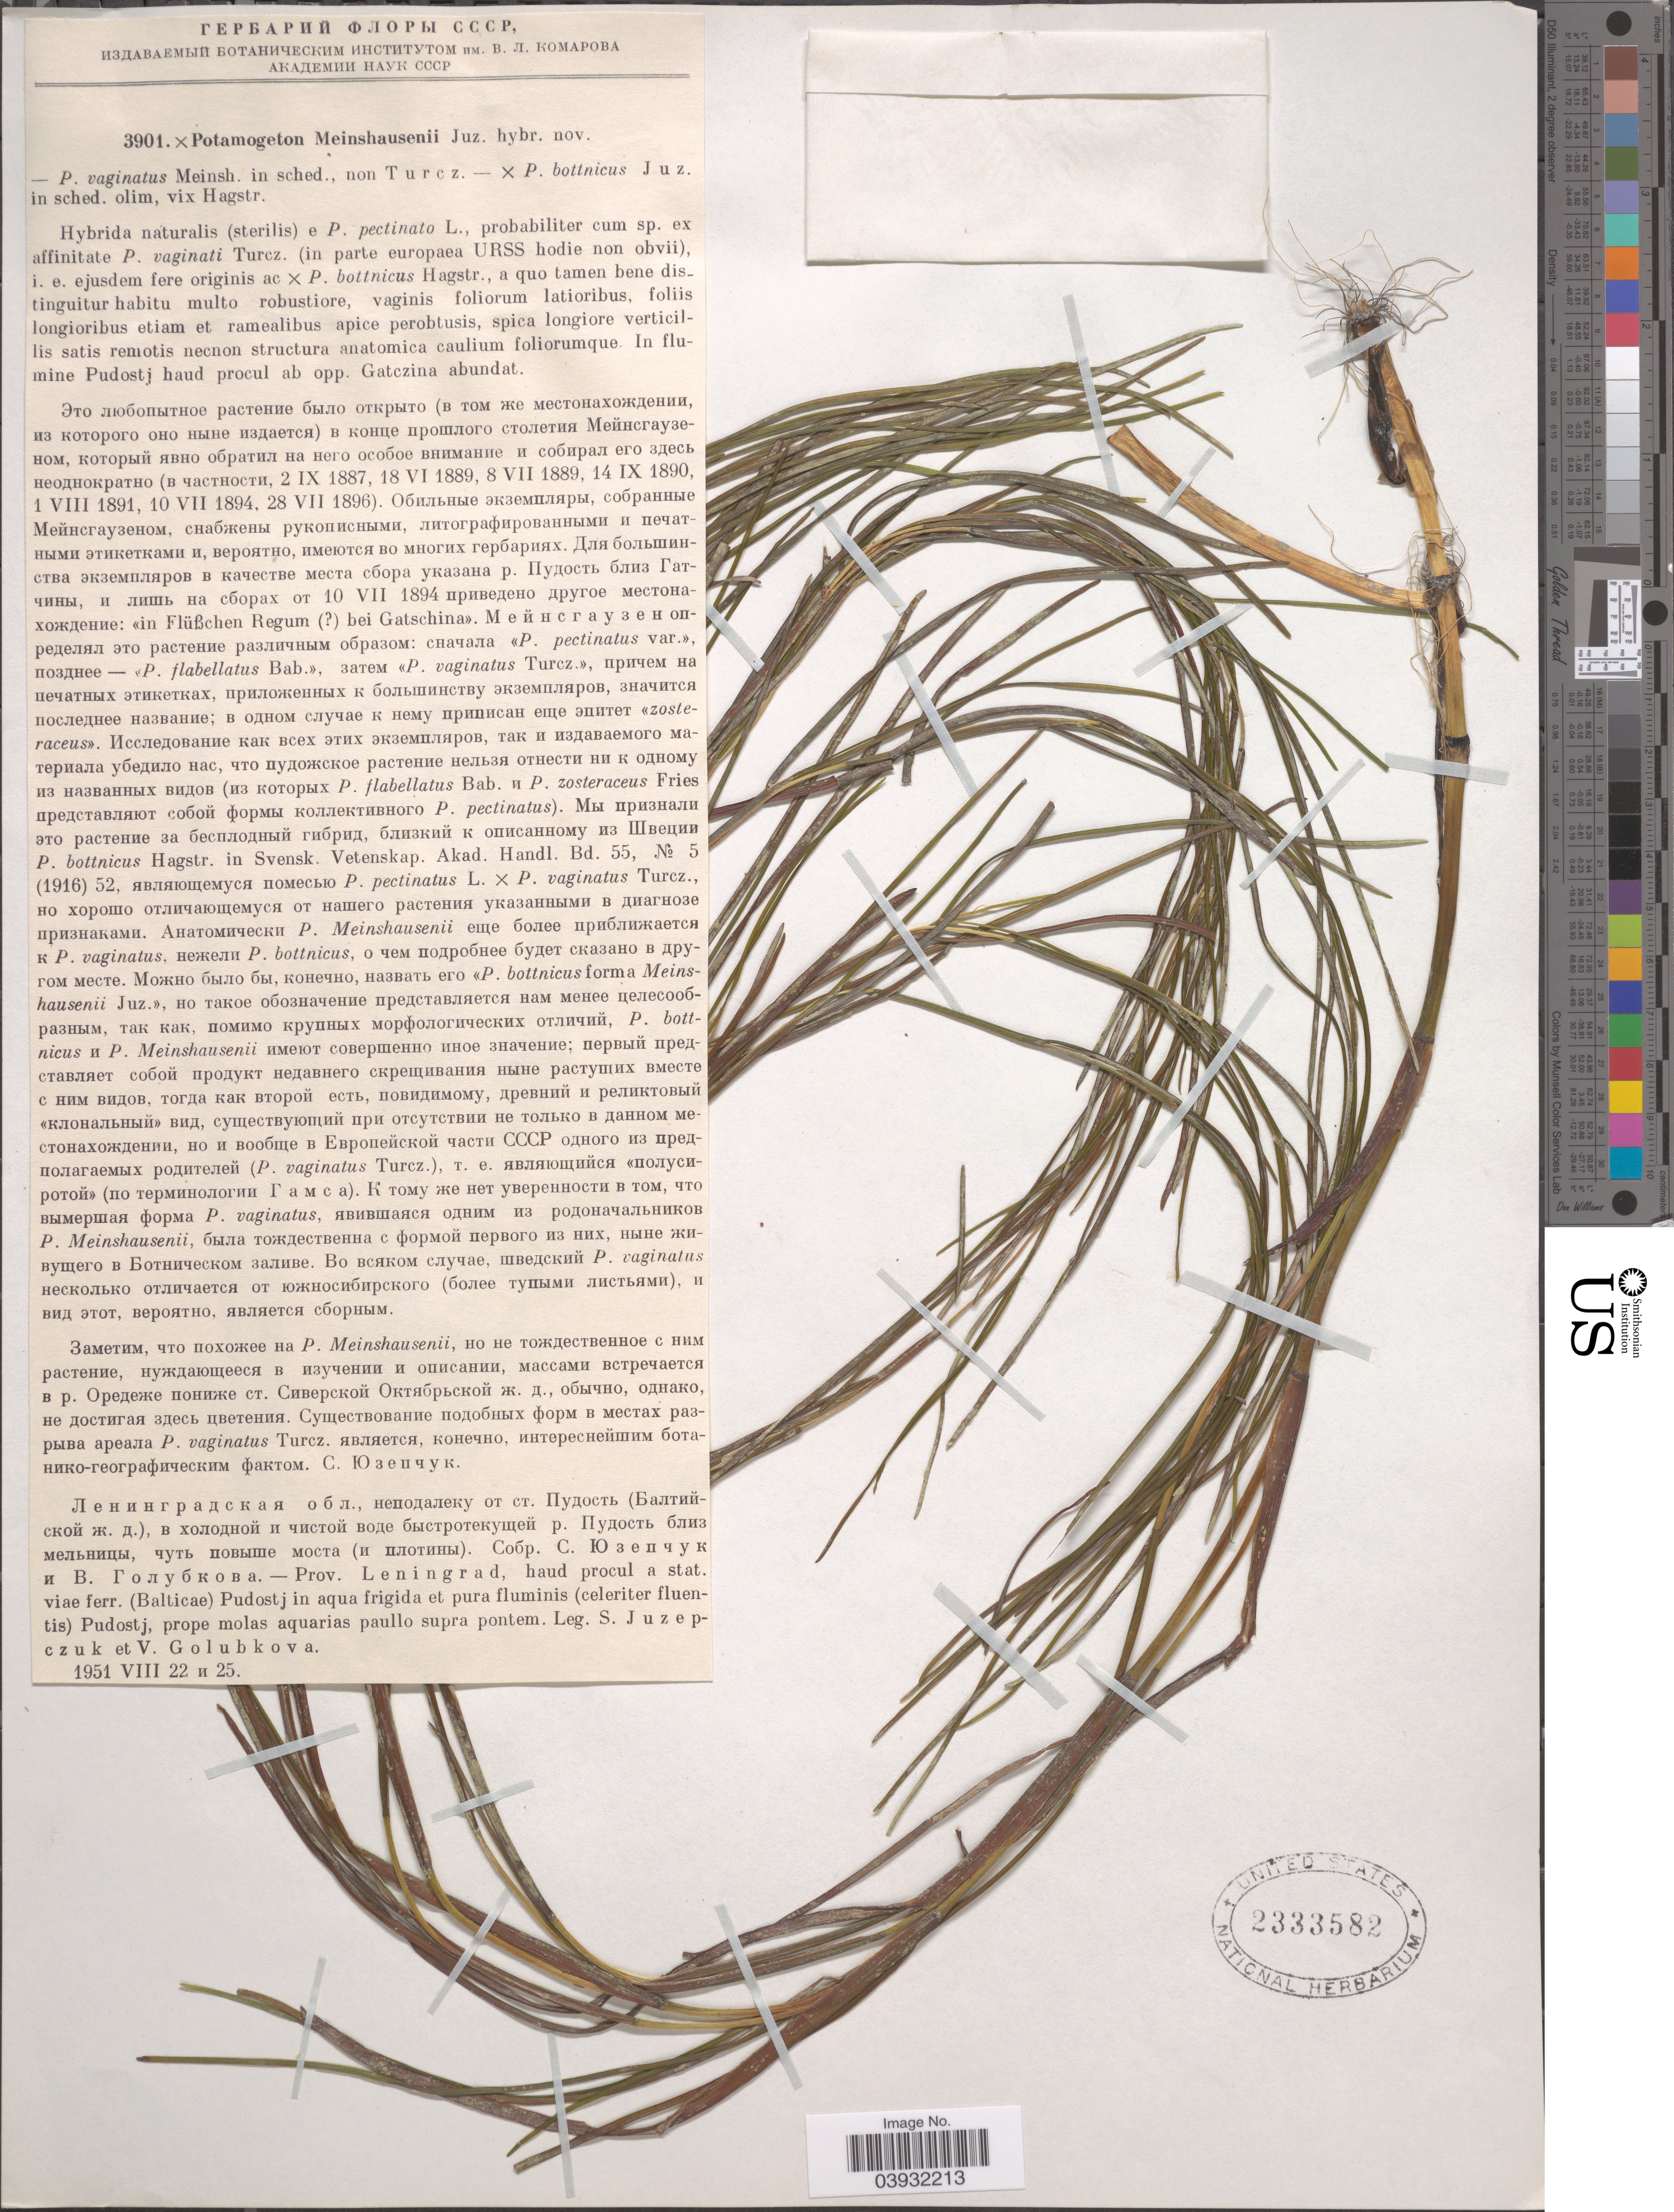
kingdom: Plantae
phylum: Tracheophyta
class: Liliopsida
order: Alismatales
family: Potamogetonaceae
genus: Potamogeton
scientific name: Potamogeton x meinshausenii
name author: Juz.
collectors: S. V. Juzepczuk & V. F. Golubkova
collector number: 3901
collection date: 1951-08-22/1951-08-25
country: Russian Federation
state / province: Leningrad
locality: Prov. Leningrad, haud procul a stat. viae ferr. (Balticae) Pudostj in aqua frigida et pura fluminis (celeriter fluentis) Pudostj, prope molas aquarias paullo supra pontem.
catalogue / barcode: US 2333582